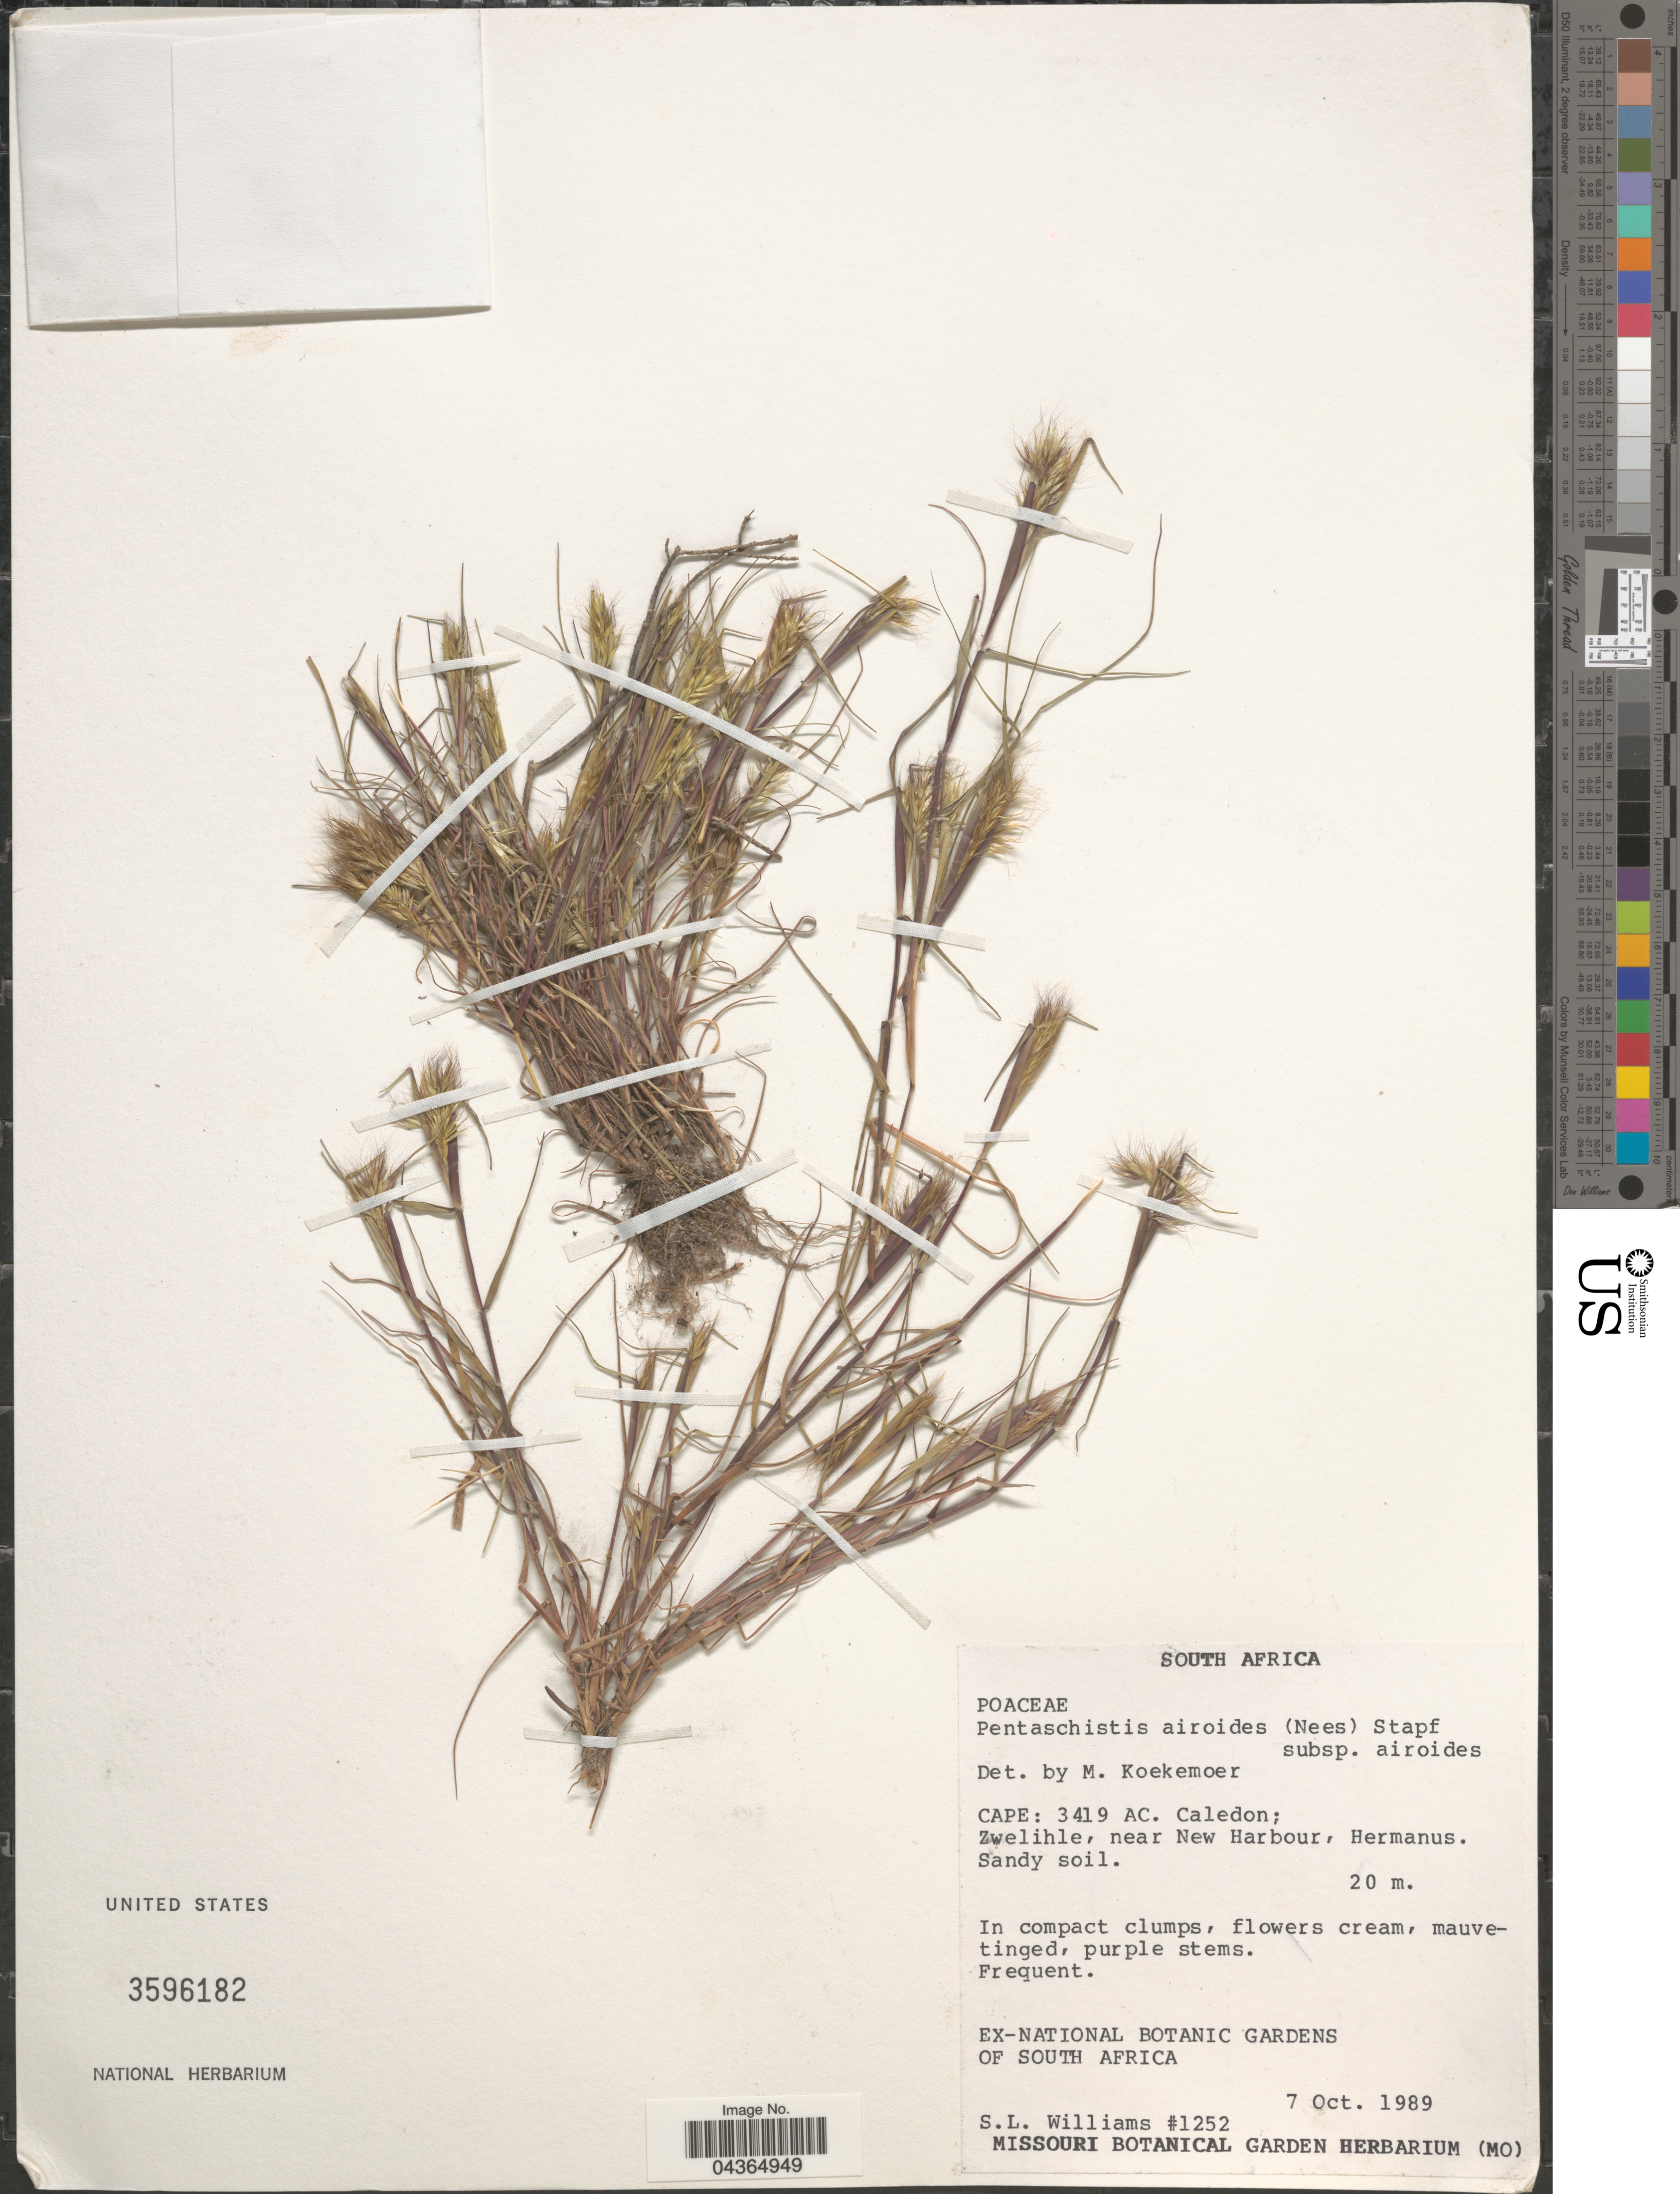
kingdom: Plantae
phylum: Tracheophyta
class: Liliopsida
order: Poales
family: Poaceae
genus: Pentameris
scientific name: Pentameris airoides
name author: Nees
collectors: S. L. Williams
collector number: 1252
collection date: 1989-10-07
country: South Africa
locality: Cape: 3419 AC. Caledon; Zwelihle, near New Harbour, Hermanus.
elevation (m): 20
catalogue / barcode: US 3596182